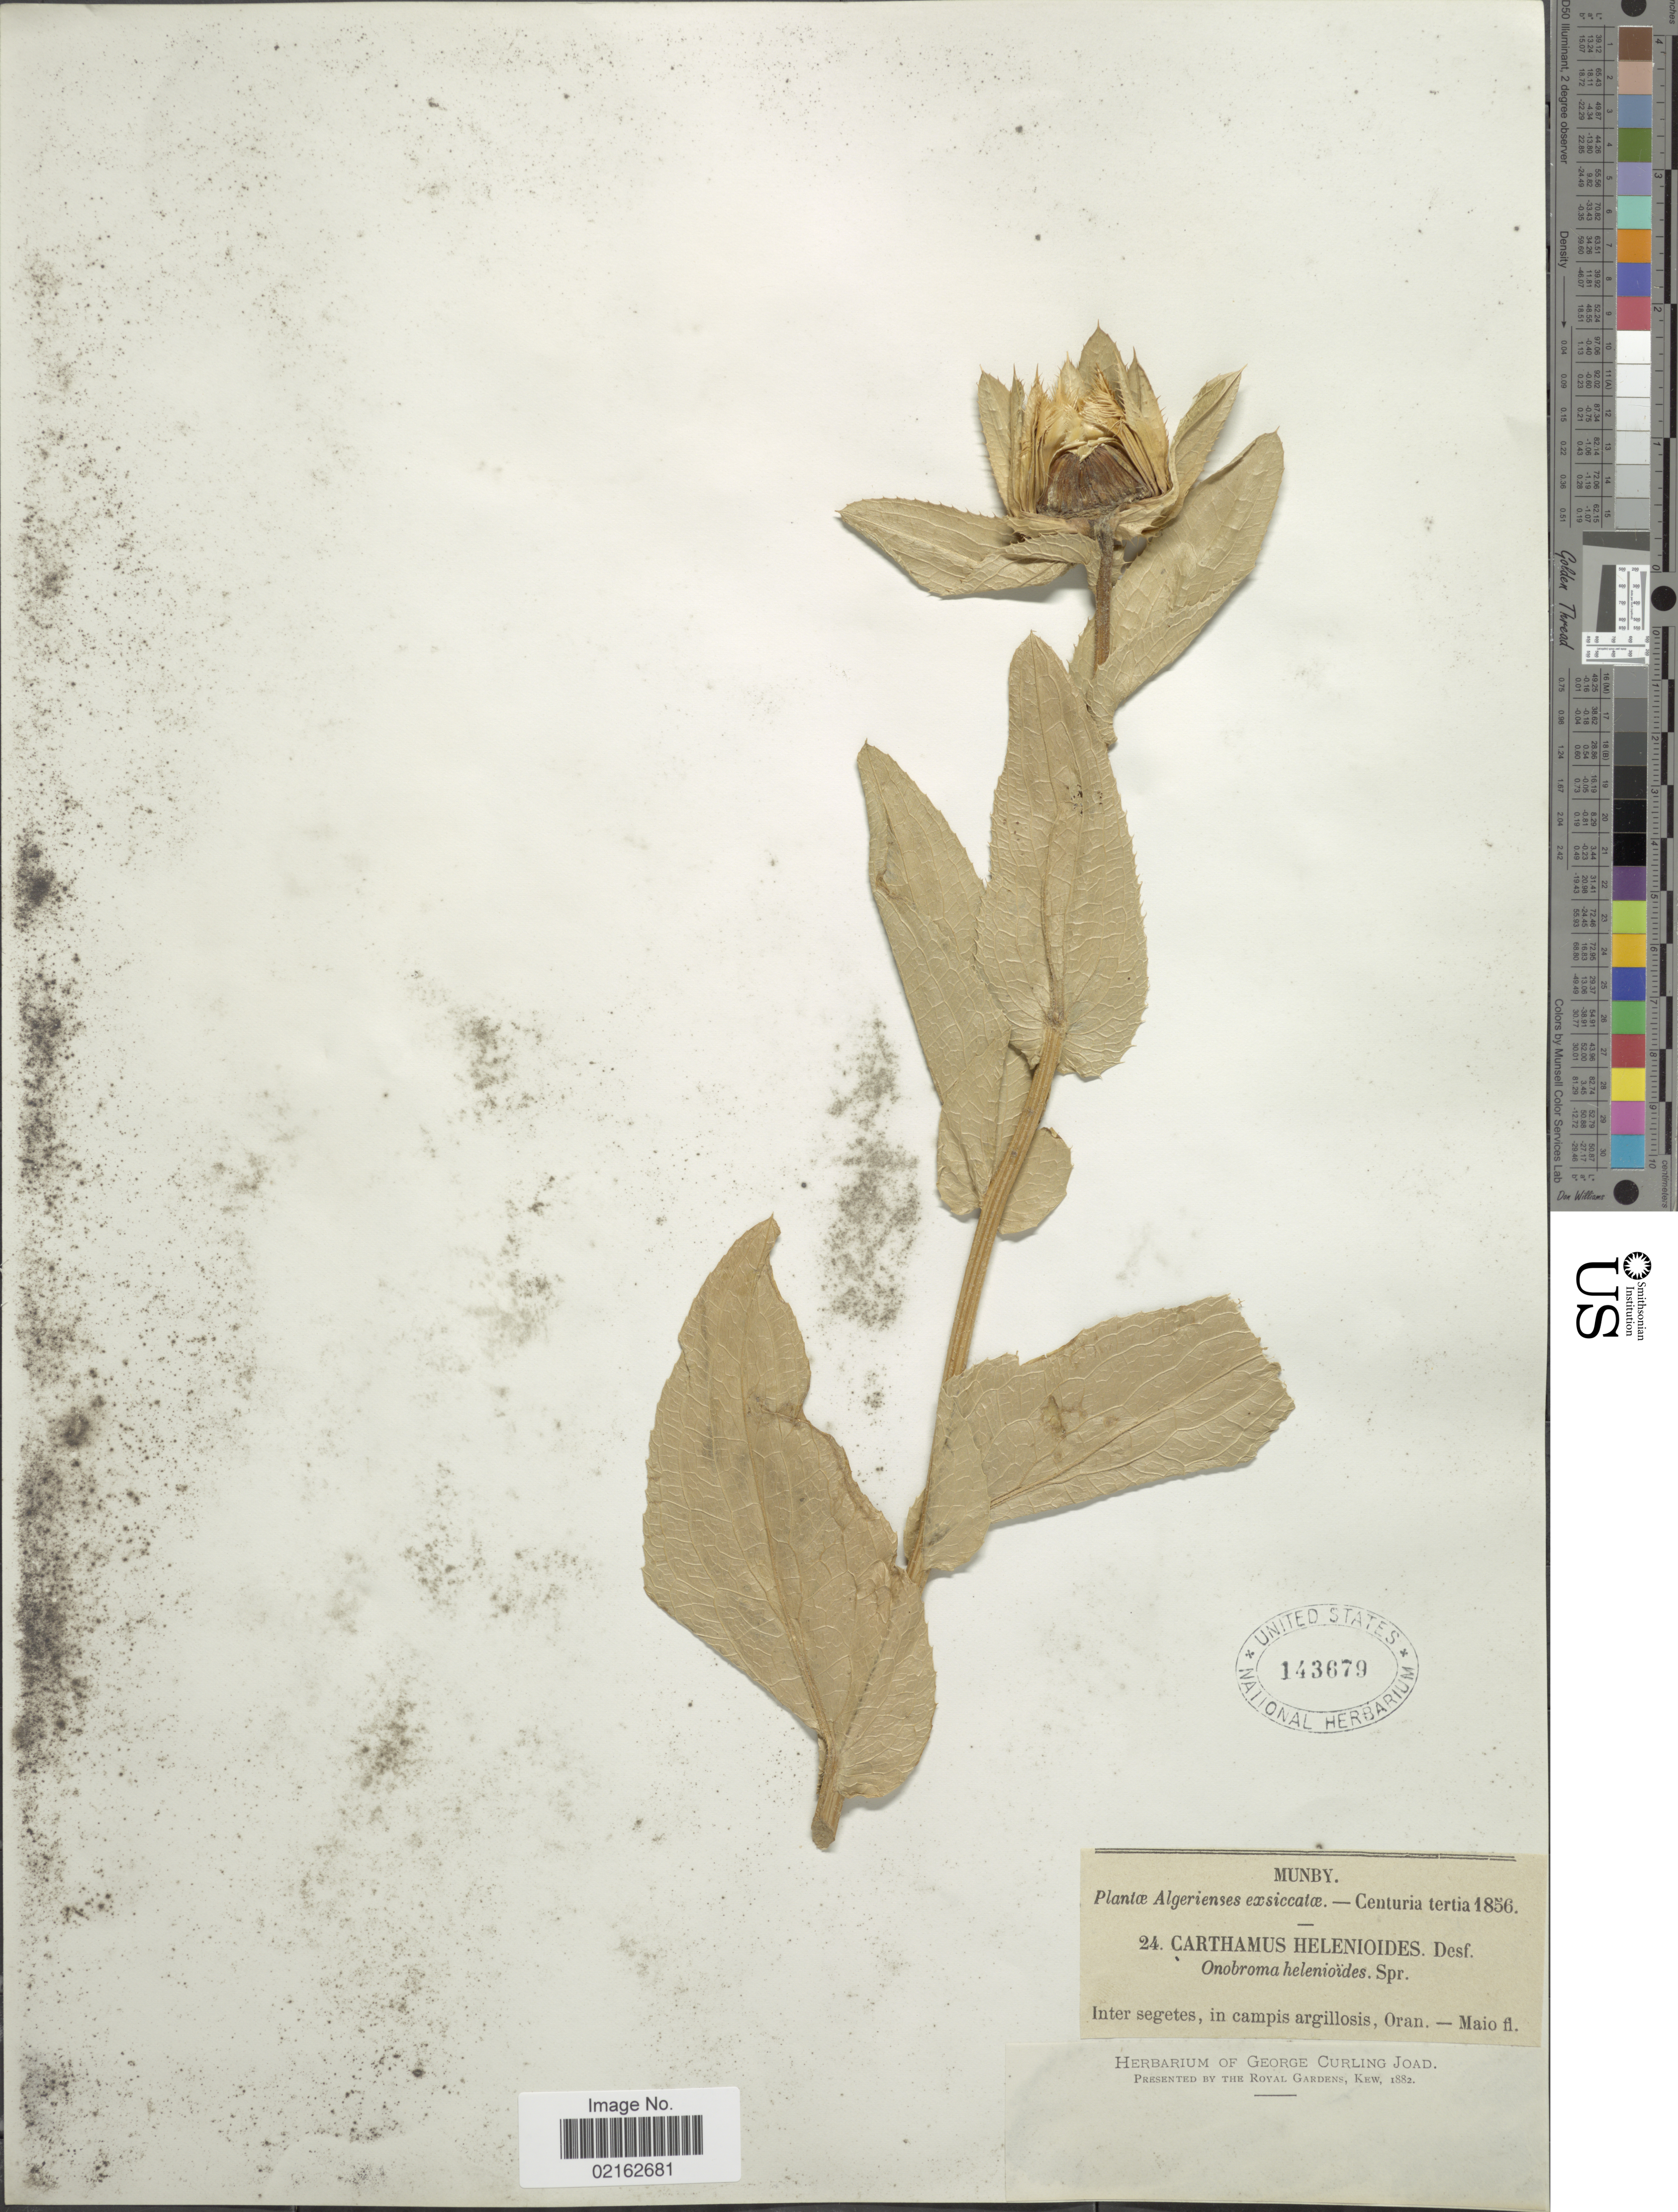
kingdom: Plantae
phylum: Tracheophyta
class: Magnoliopsida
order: Asterales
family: Asteraceae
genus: Carduncellus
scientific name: Carduncellus helenioides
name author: (Desf.) Hanelt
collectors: Munby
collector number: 24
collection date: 1856-05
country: Algeria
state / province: Oran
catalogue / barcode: US 143679